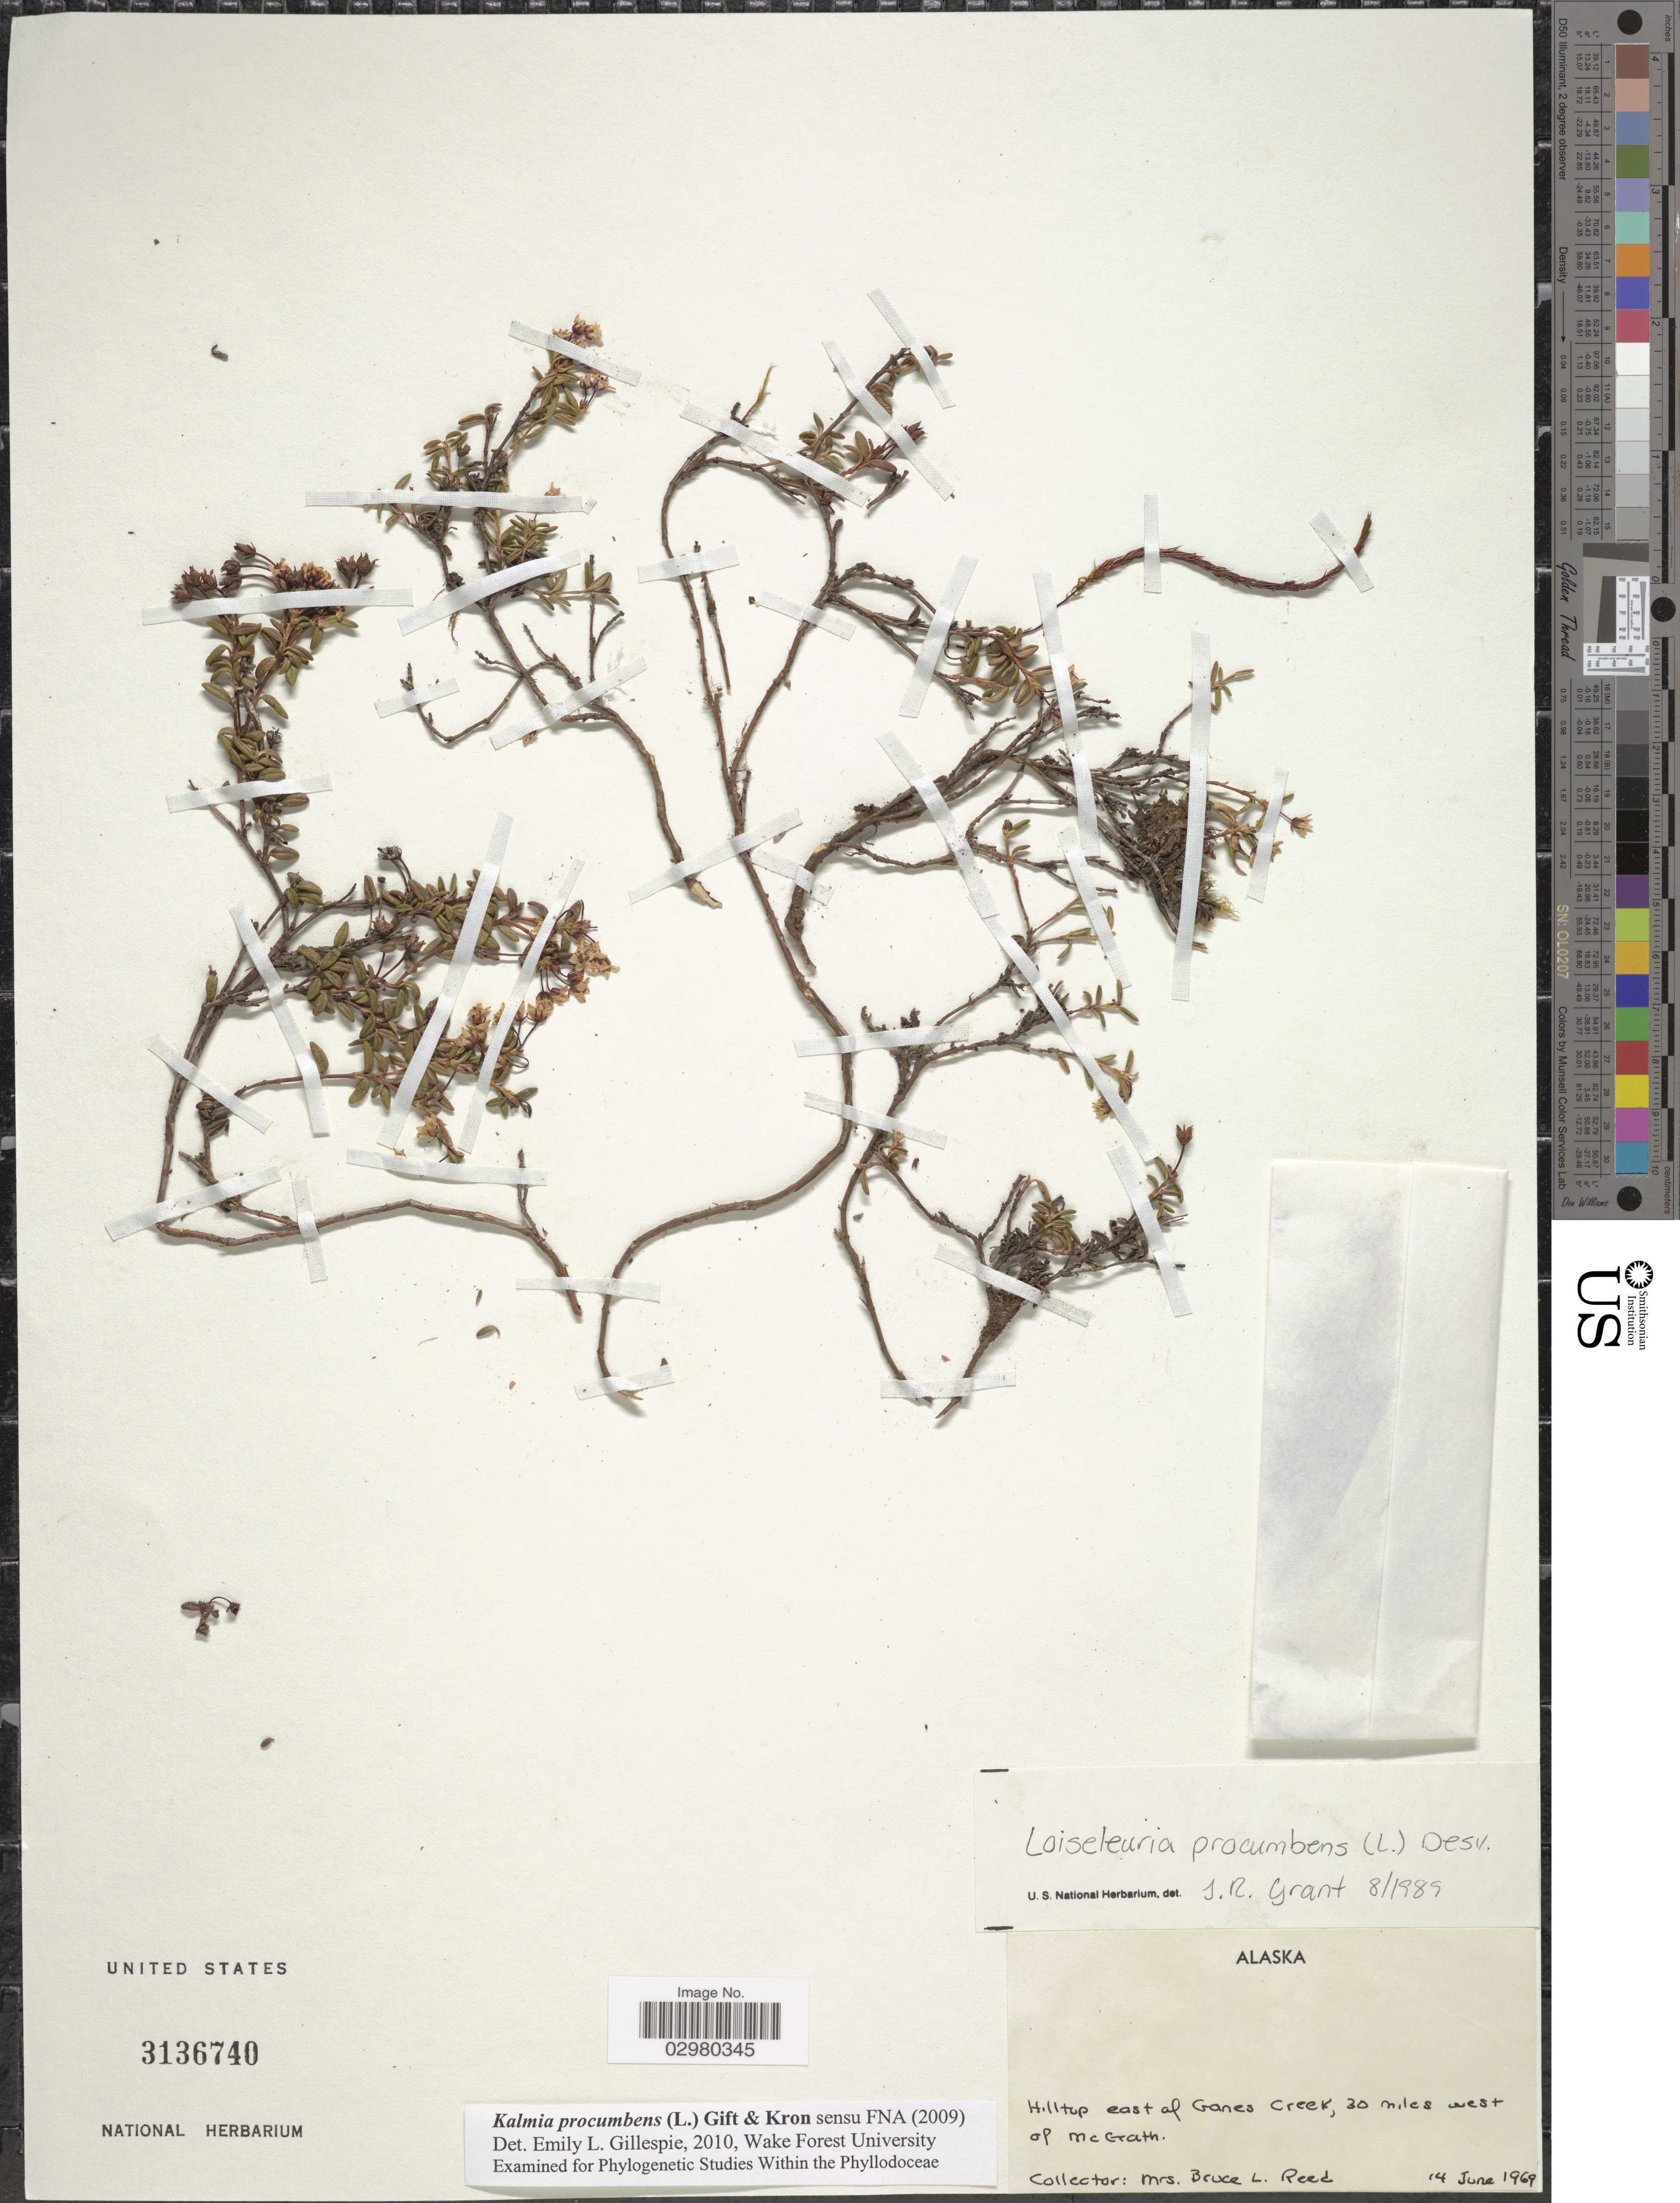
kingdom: Plantae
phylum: Tracheophyta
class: Magnoliopsida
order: Ericales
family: Ericaceae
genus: Loiseleuria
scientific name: Loiseleuria procumbens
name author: (L.) Desv.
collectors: B. Reed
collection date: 1969-06-14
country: United States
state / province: Alaska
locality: Hilltop east of Ganes Creek, 30 miles west of McGrath.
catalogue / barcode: US 3136740